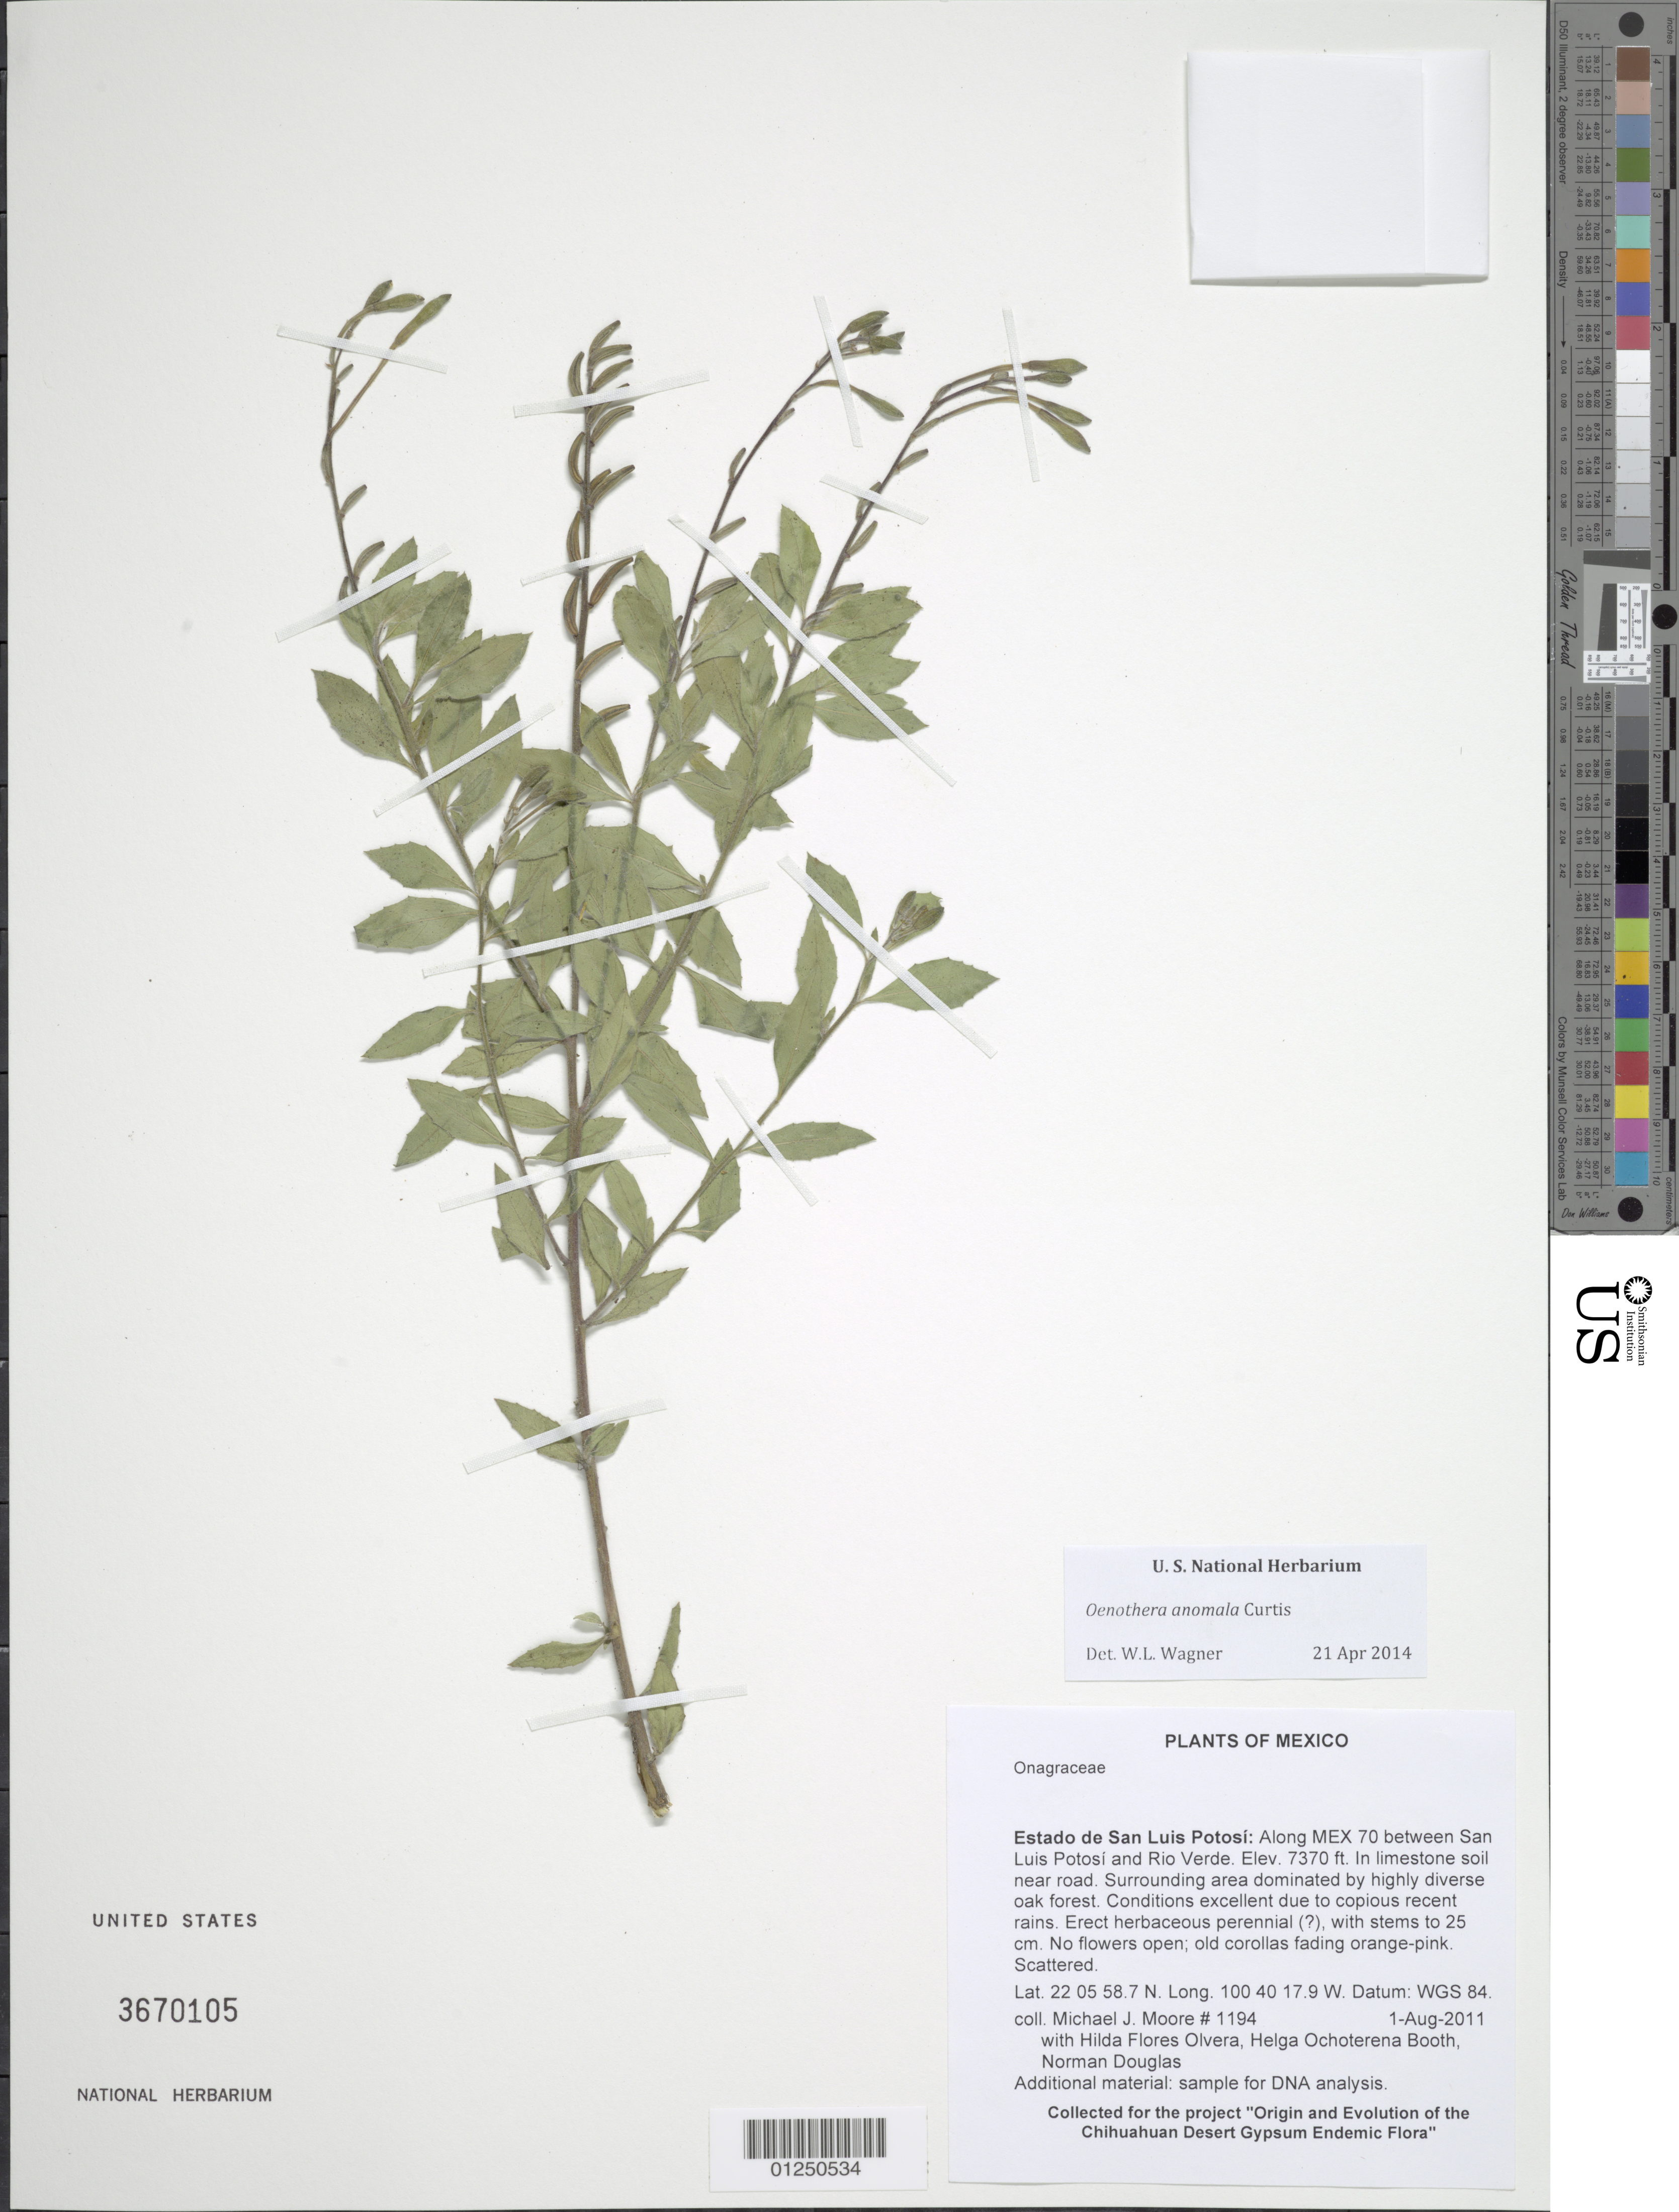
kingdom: Plantae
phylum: Tracheophyta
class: Magnoliopsida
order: Myrtales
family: Onagraceae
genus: Oenothera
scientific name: Oenothera anomala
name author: Curtis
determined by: Wagner, W. L., (BOT), Smithsonian Institution - National Museum of Natural History (UNITED STATES)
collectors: M. J. Moore, H. Flores Olvera, H. Ochoterena-Booth & N. Douglas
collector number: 1194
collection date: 2007-07-31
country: Mexico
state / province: San Luis Potosi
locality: Along MEX 70 between San Luis Potosi and Rio Verde.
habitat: In limestone soil near road. Surrounding area dominated by highly diverse oak forest. Conditions excellent due to copious recent rains.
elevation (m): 2246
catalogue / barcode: US 3670105